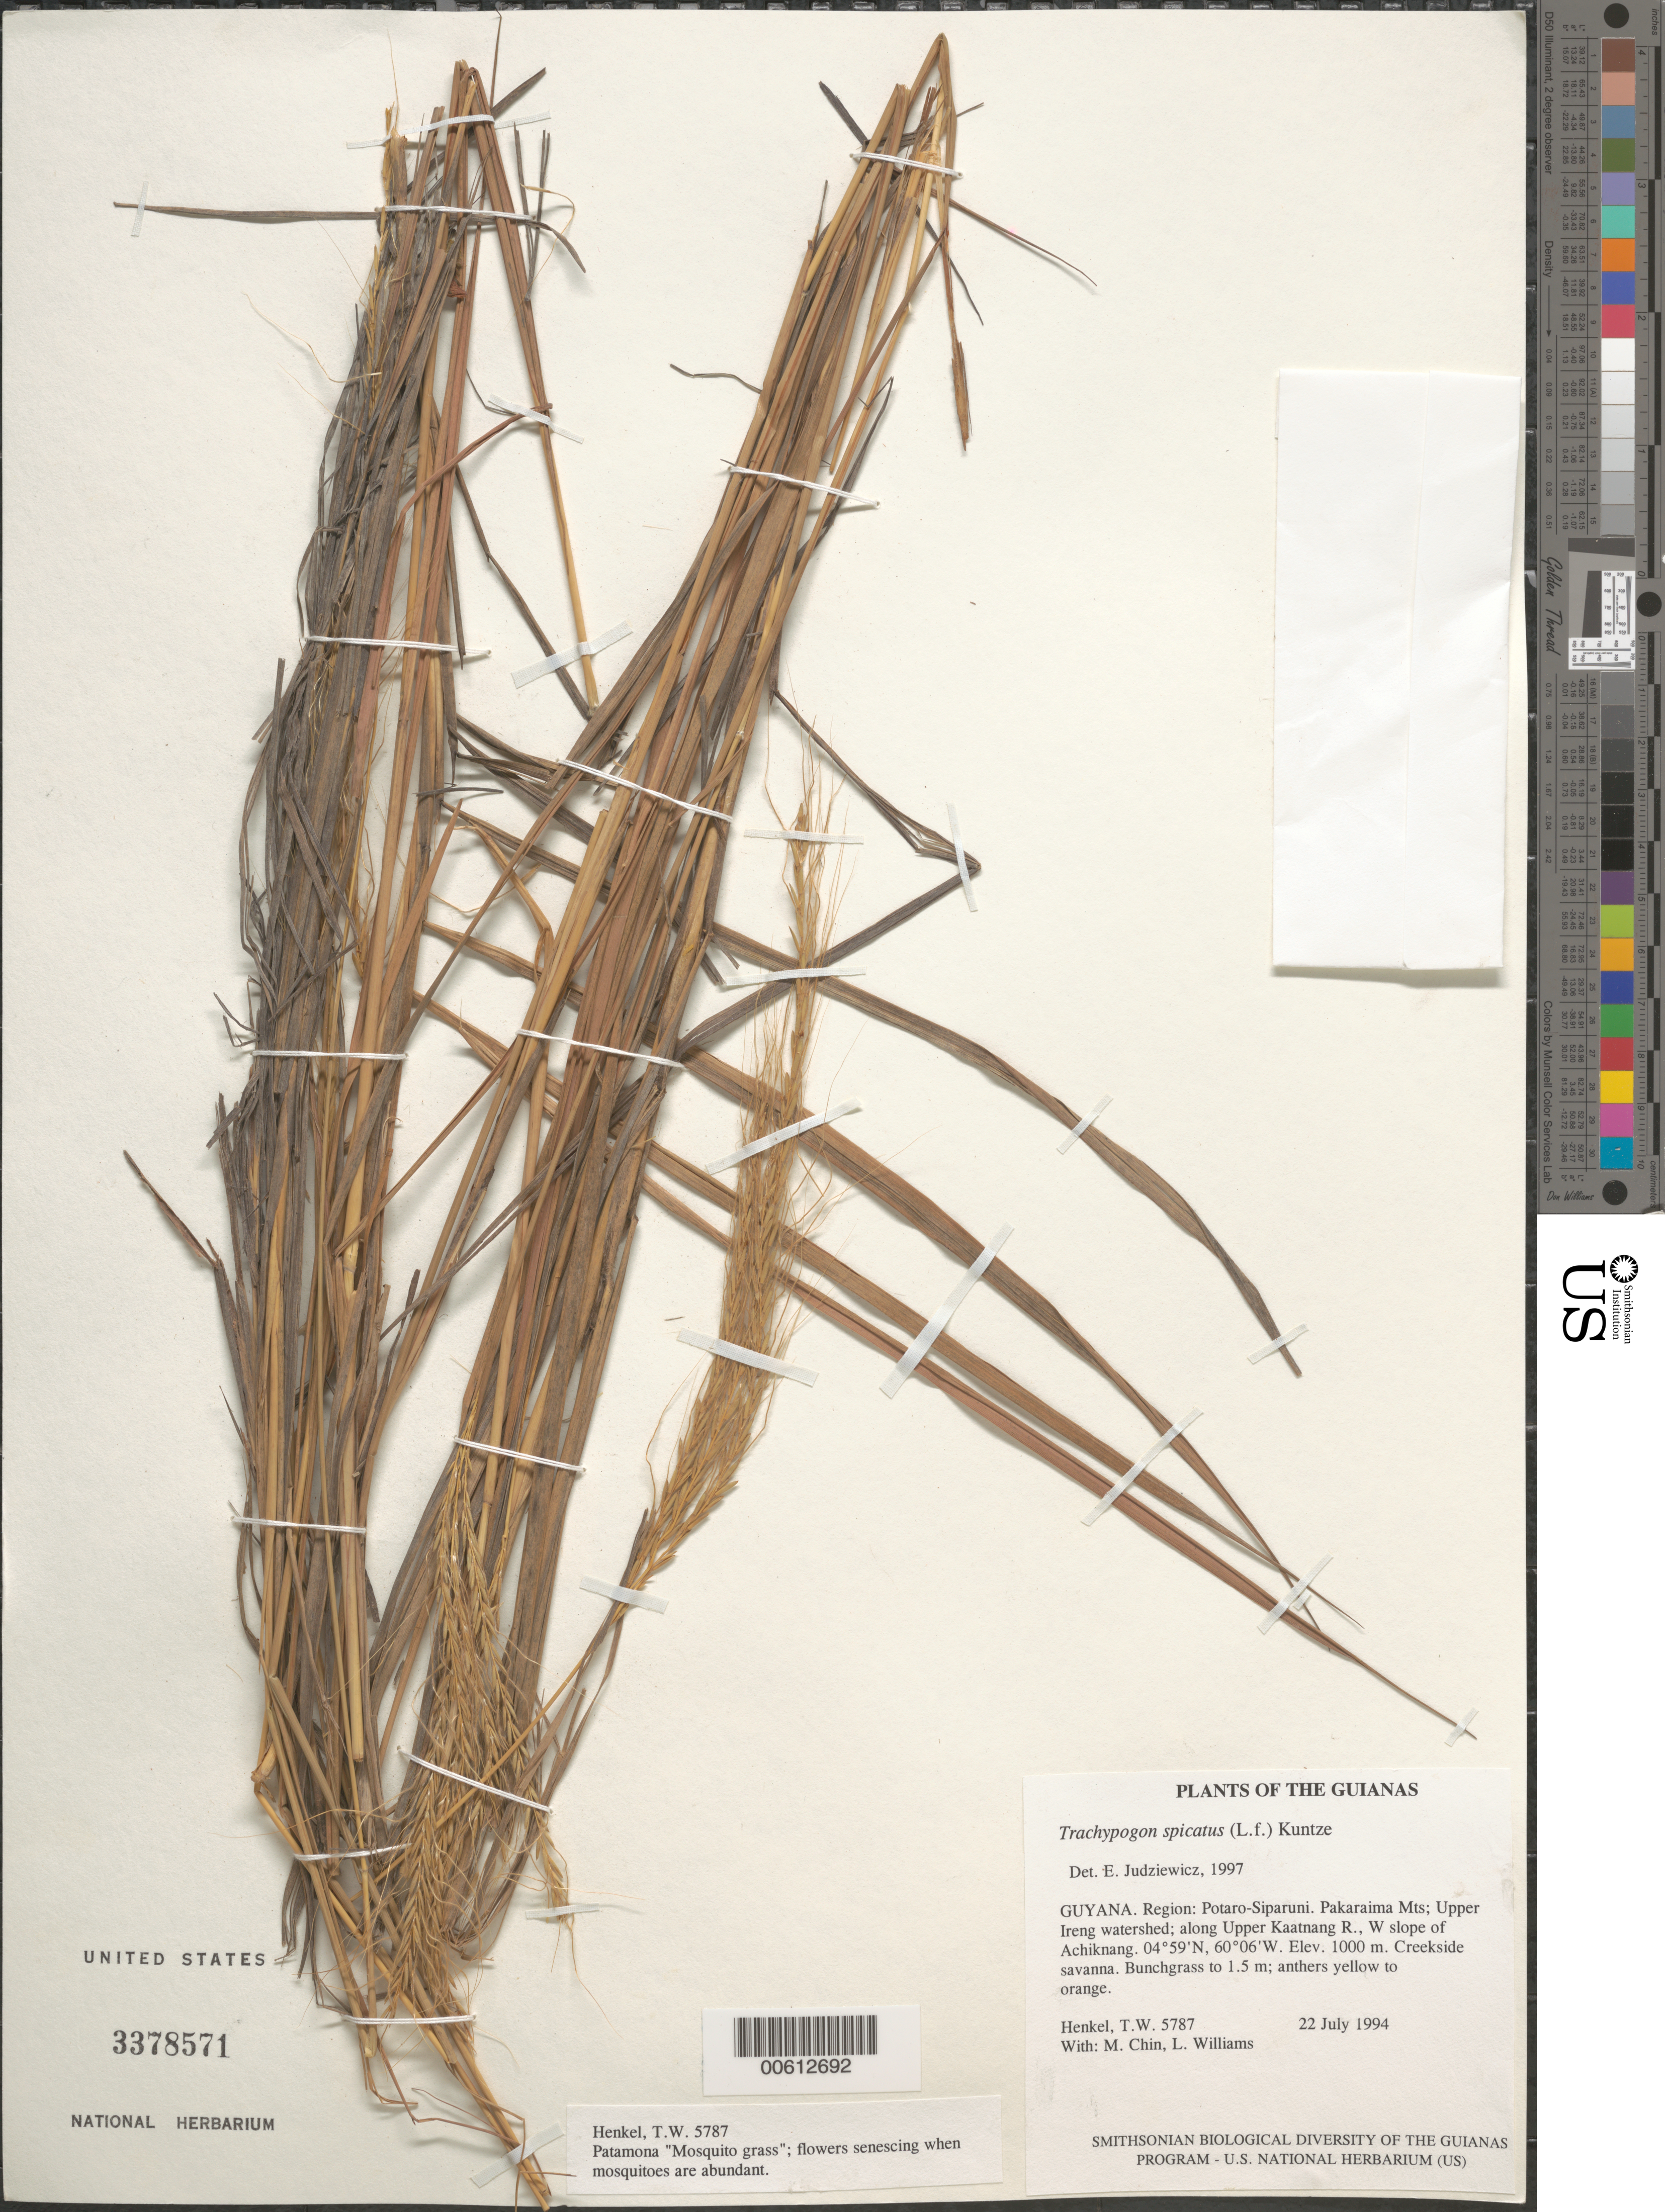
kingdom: Plantae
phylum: Tracheophyta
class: Liliopsida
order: Poales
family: Poaceae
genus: Trachypogon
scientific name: Trachypogon spicatus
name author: (L. f.) Kuntze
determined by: Judziewicz, E. J.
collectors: T. Henkel, M. Chin & L. Williams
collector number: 5787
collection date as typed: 22 July 1994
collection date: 1994-07-22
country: Guyana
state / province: Potaro-Siparuni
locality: Pakaraima Mts; Upper Ireng watershed; along Upper Kaatnang R., W slope of Achiknang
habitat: Creekside savanna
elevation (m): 1000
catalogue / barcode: US 3378571